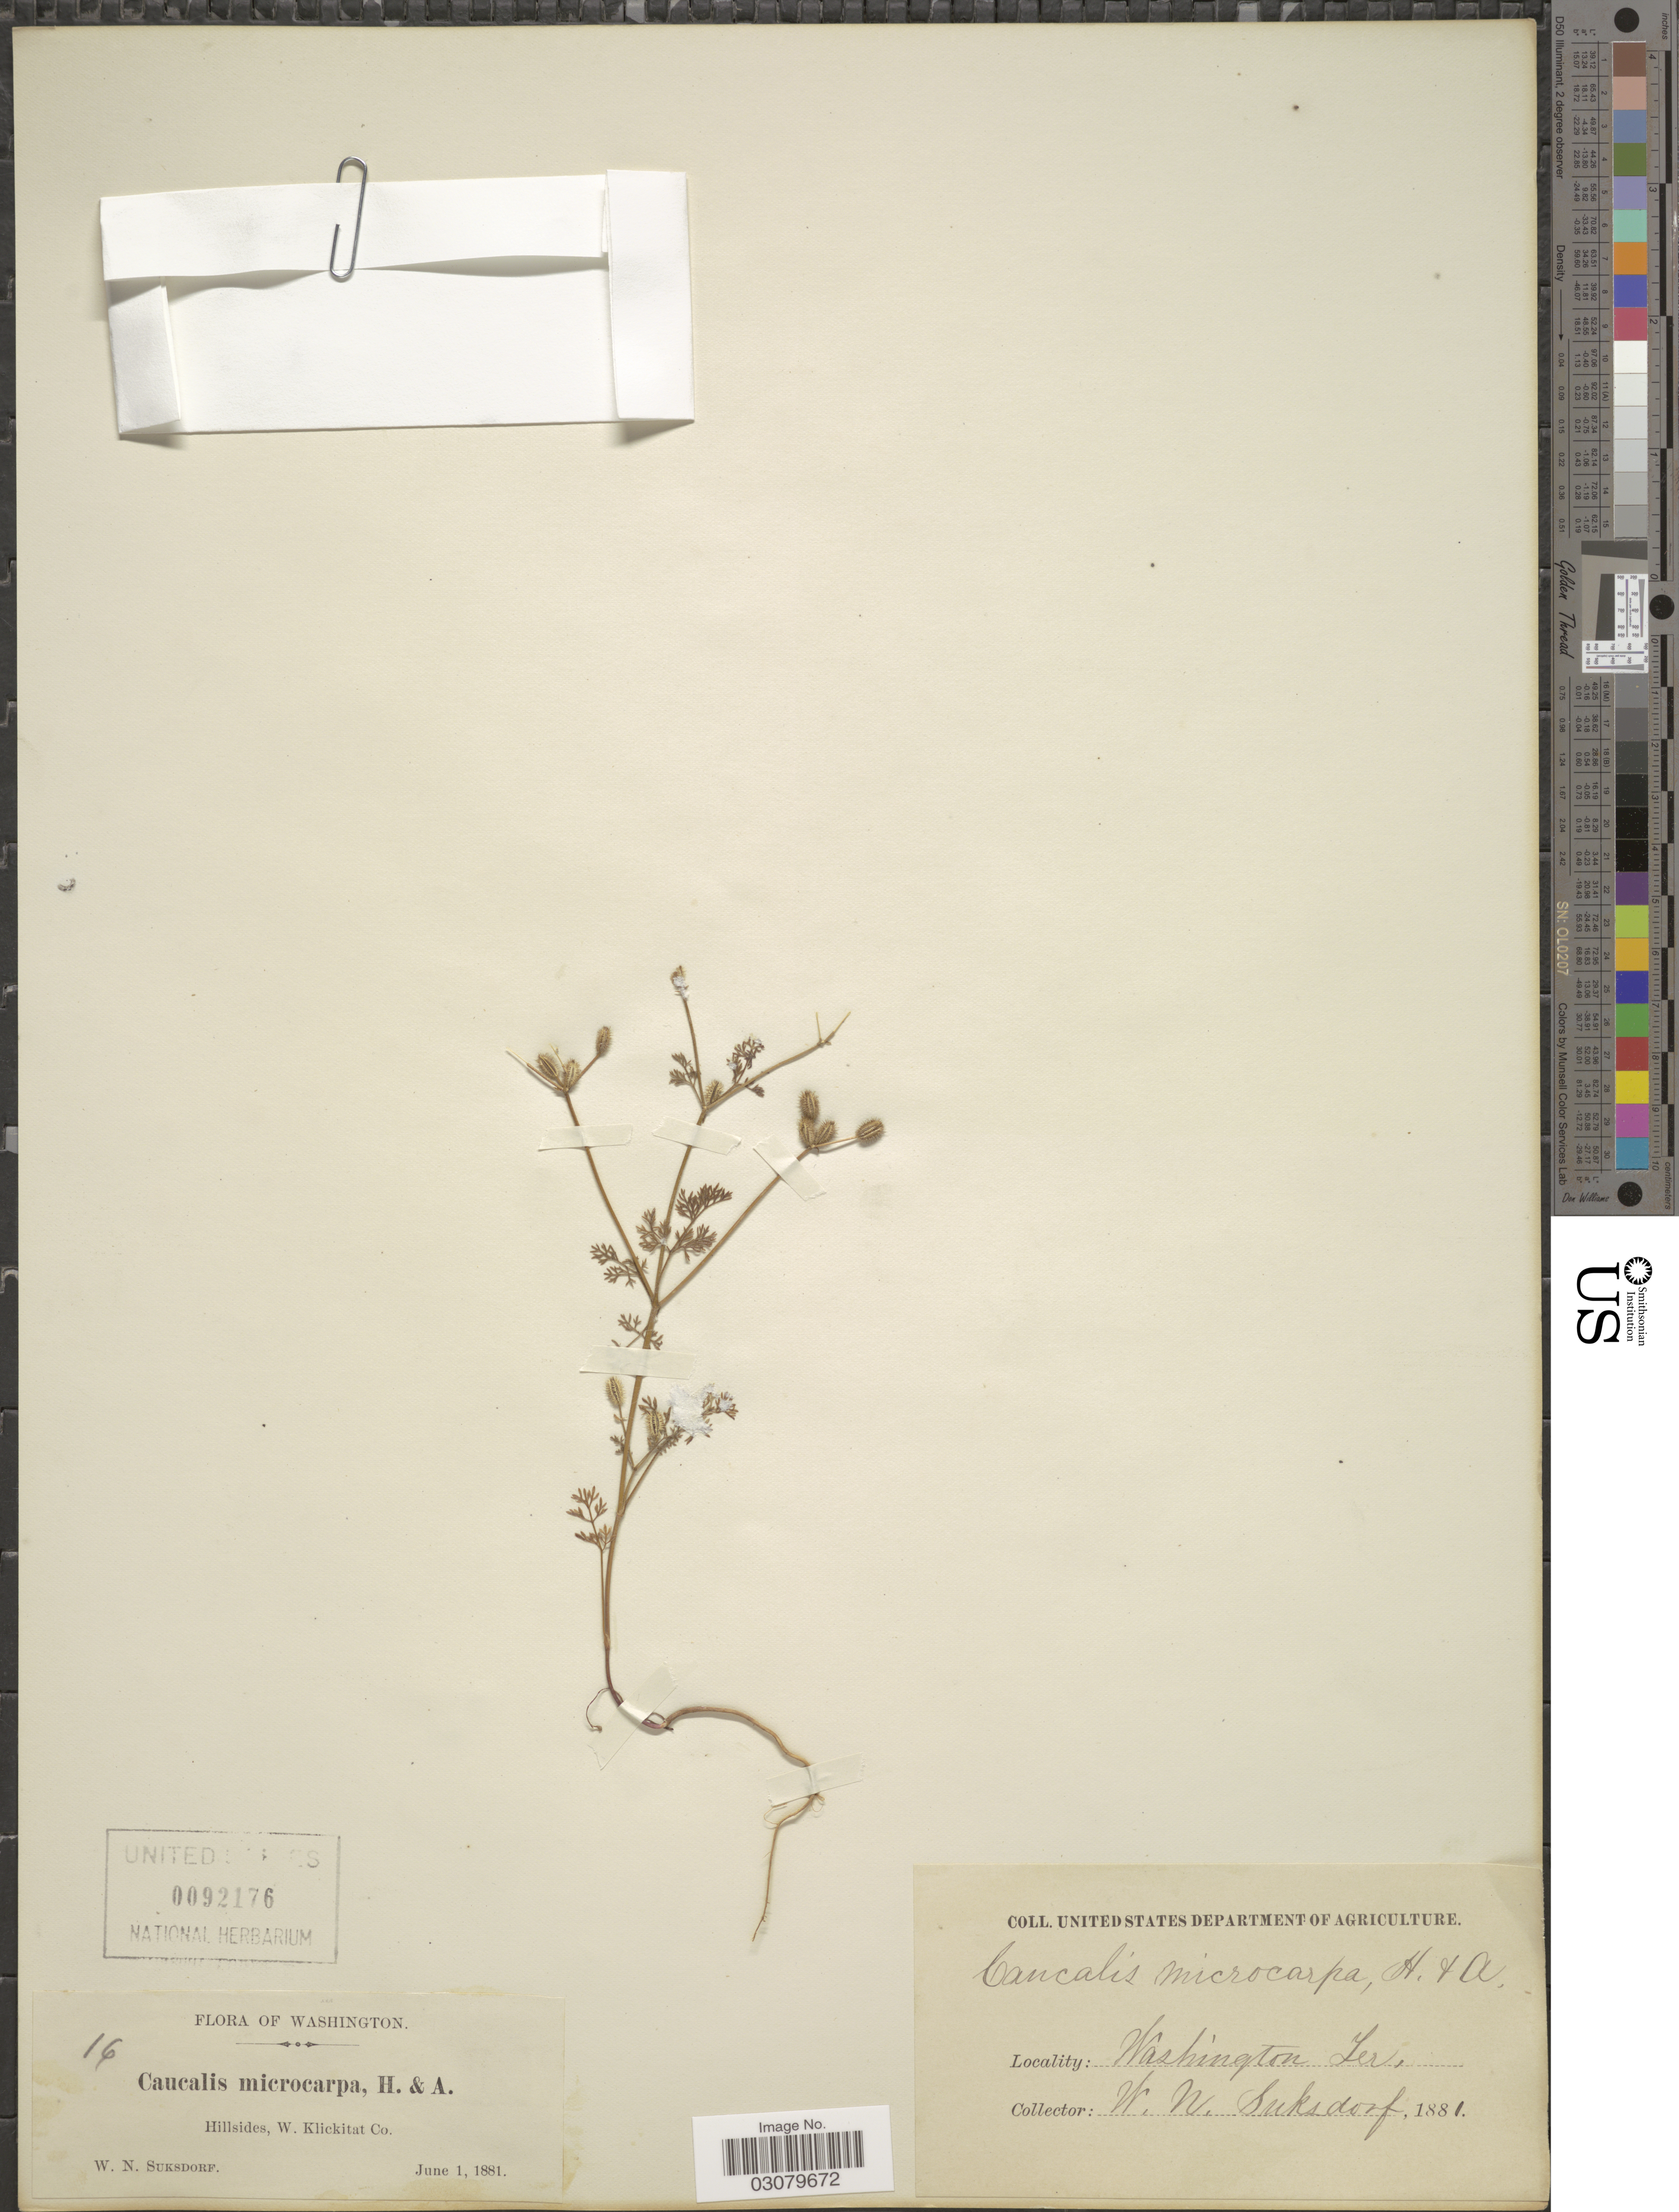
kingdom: Plantae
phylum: Tracheophyta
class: Magnoliopsida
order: Apiales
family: Apiaceae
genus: Caucalis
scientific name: Caucalis latifolia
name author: L.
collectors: W. N. Suksdorf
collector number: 16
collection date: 1881-06-01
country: United States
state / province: Washington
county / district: Klickitat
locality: Hillsides, W. Klickitat Co.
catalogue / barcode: US 92176